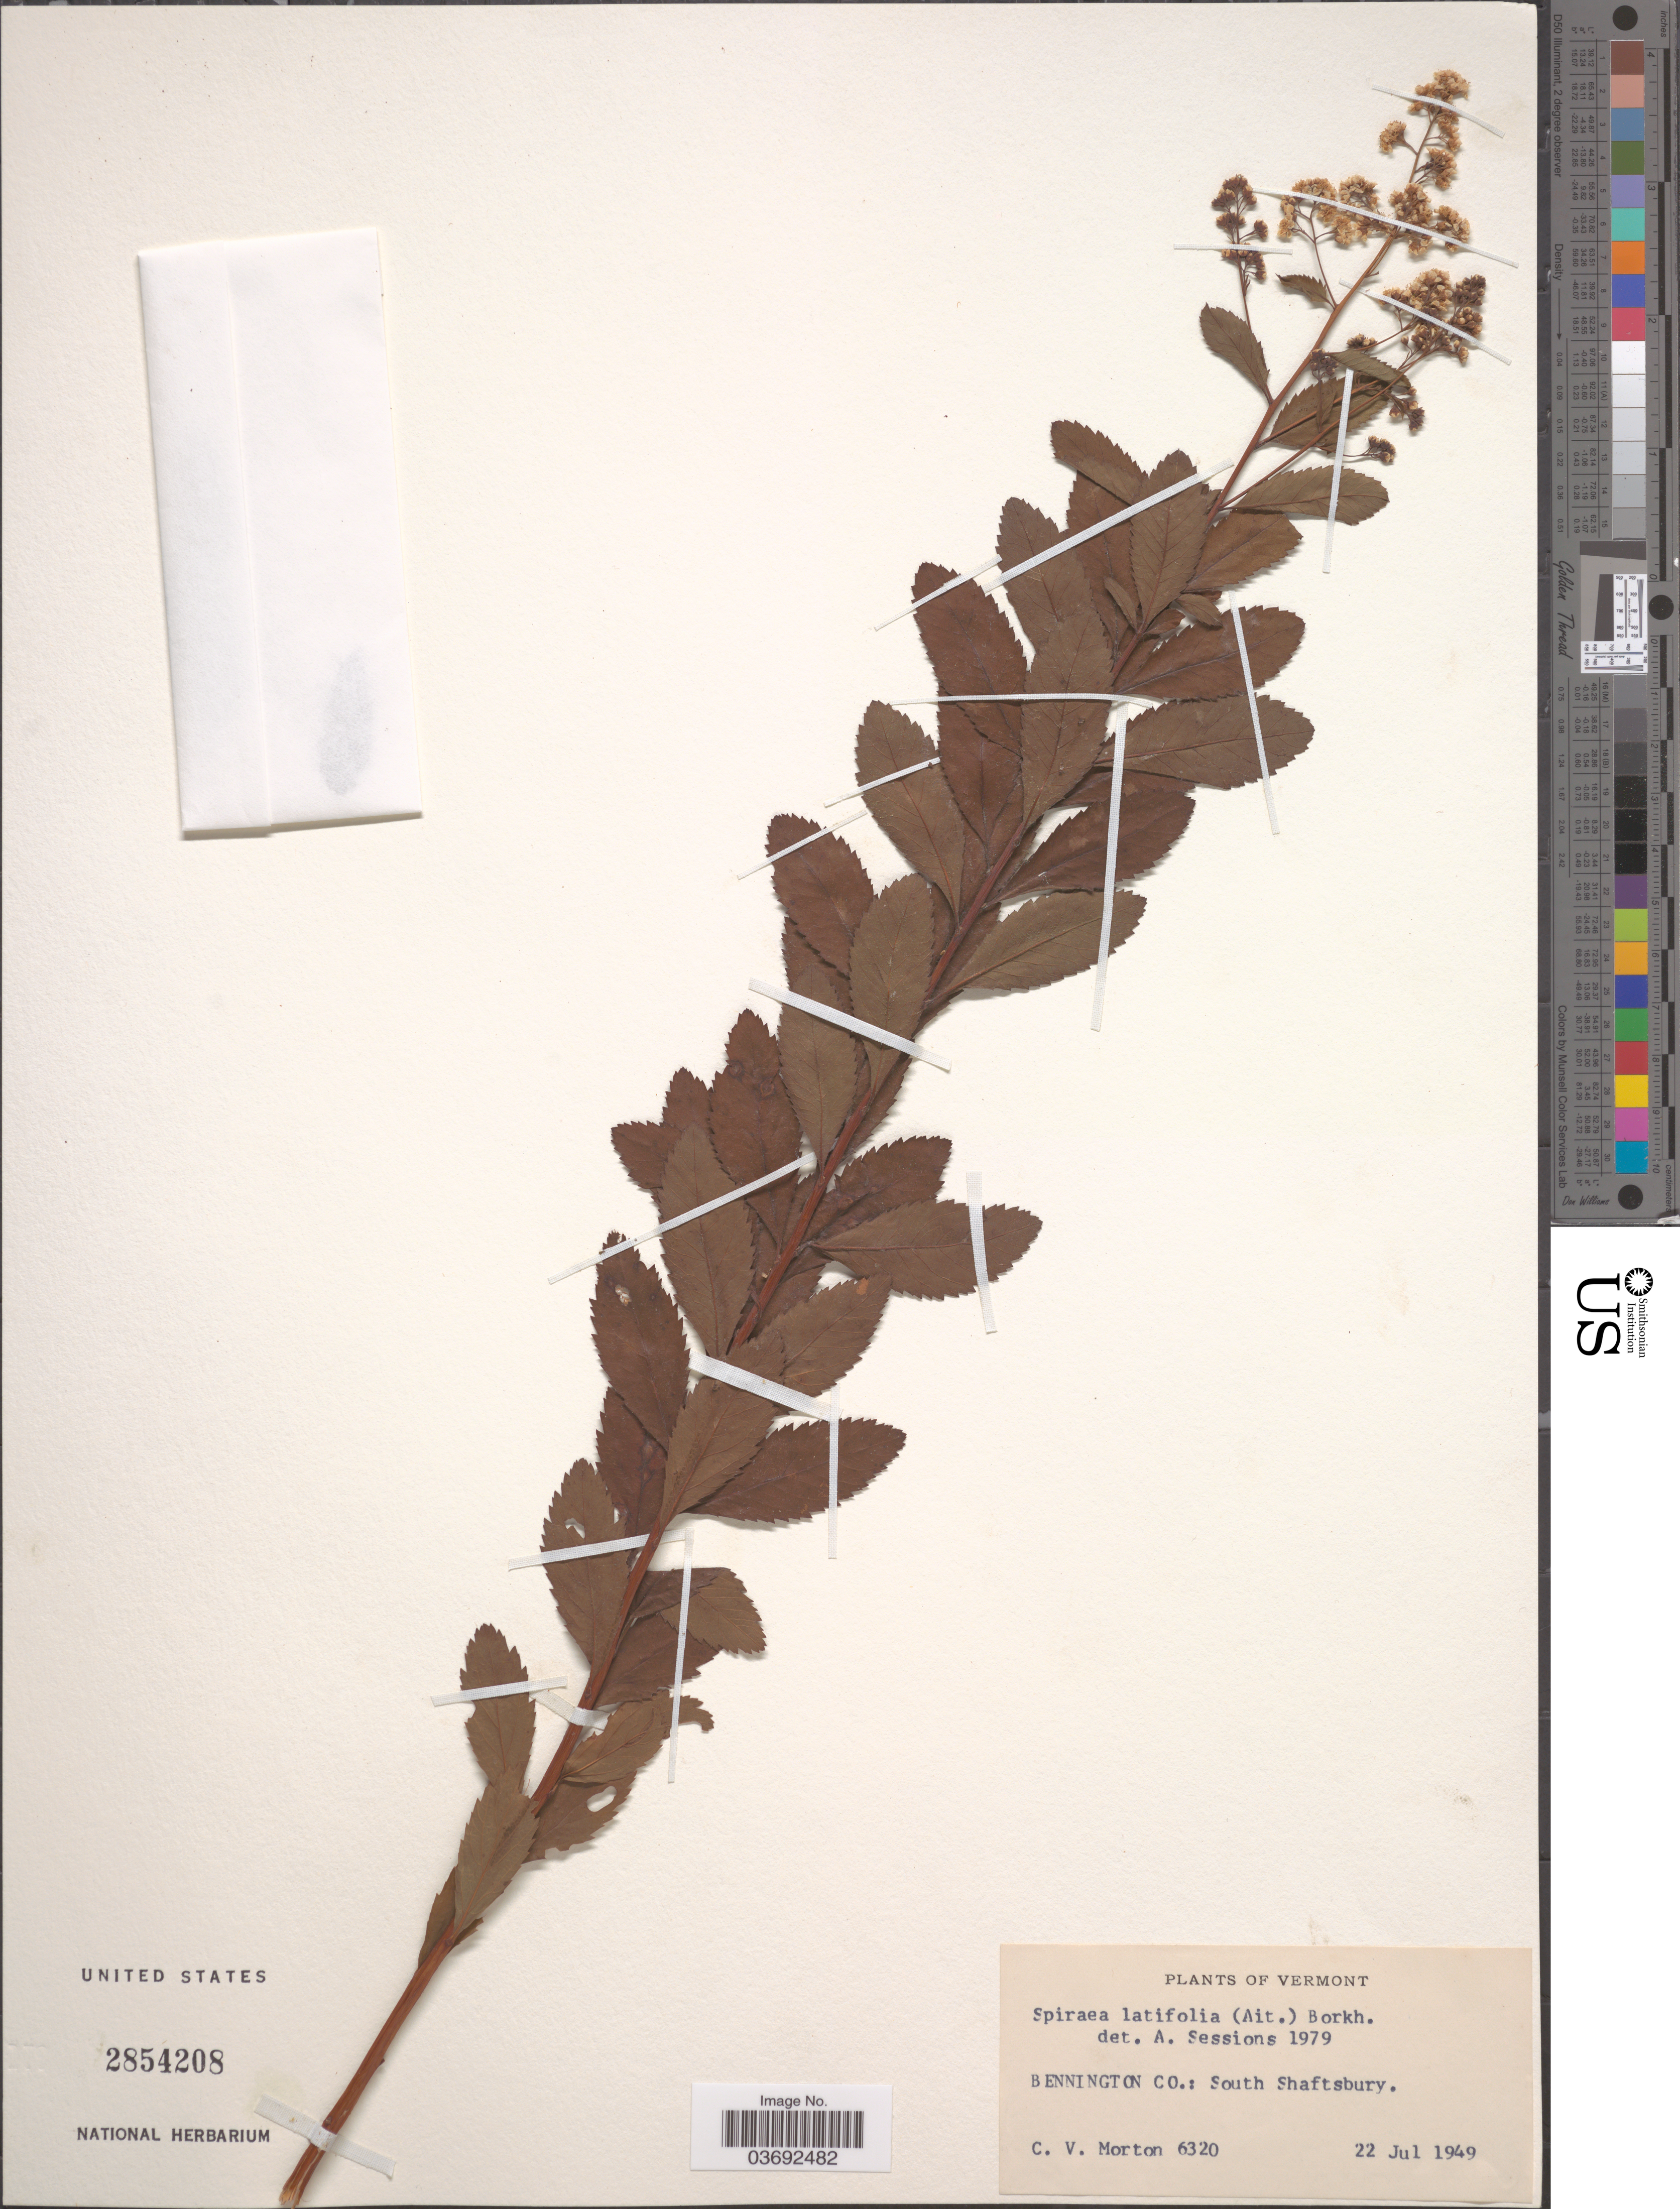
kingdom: Plantae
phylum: Tracheophyta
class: Magnoliopsida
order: Rosales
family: Rosaceae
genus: Spiraea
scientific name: Spiraea latifolia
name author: Borkh.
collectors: C. V. Morton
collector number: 6320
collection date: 1949-07-22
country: United States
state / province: Vermont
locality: Bennington Co.: South Shaftsbury.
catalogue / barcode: US 2854208